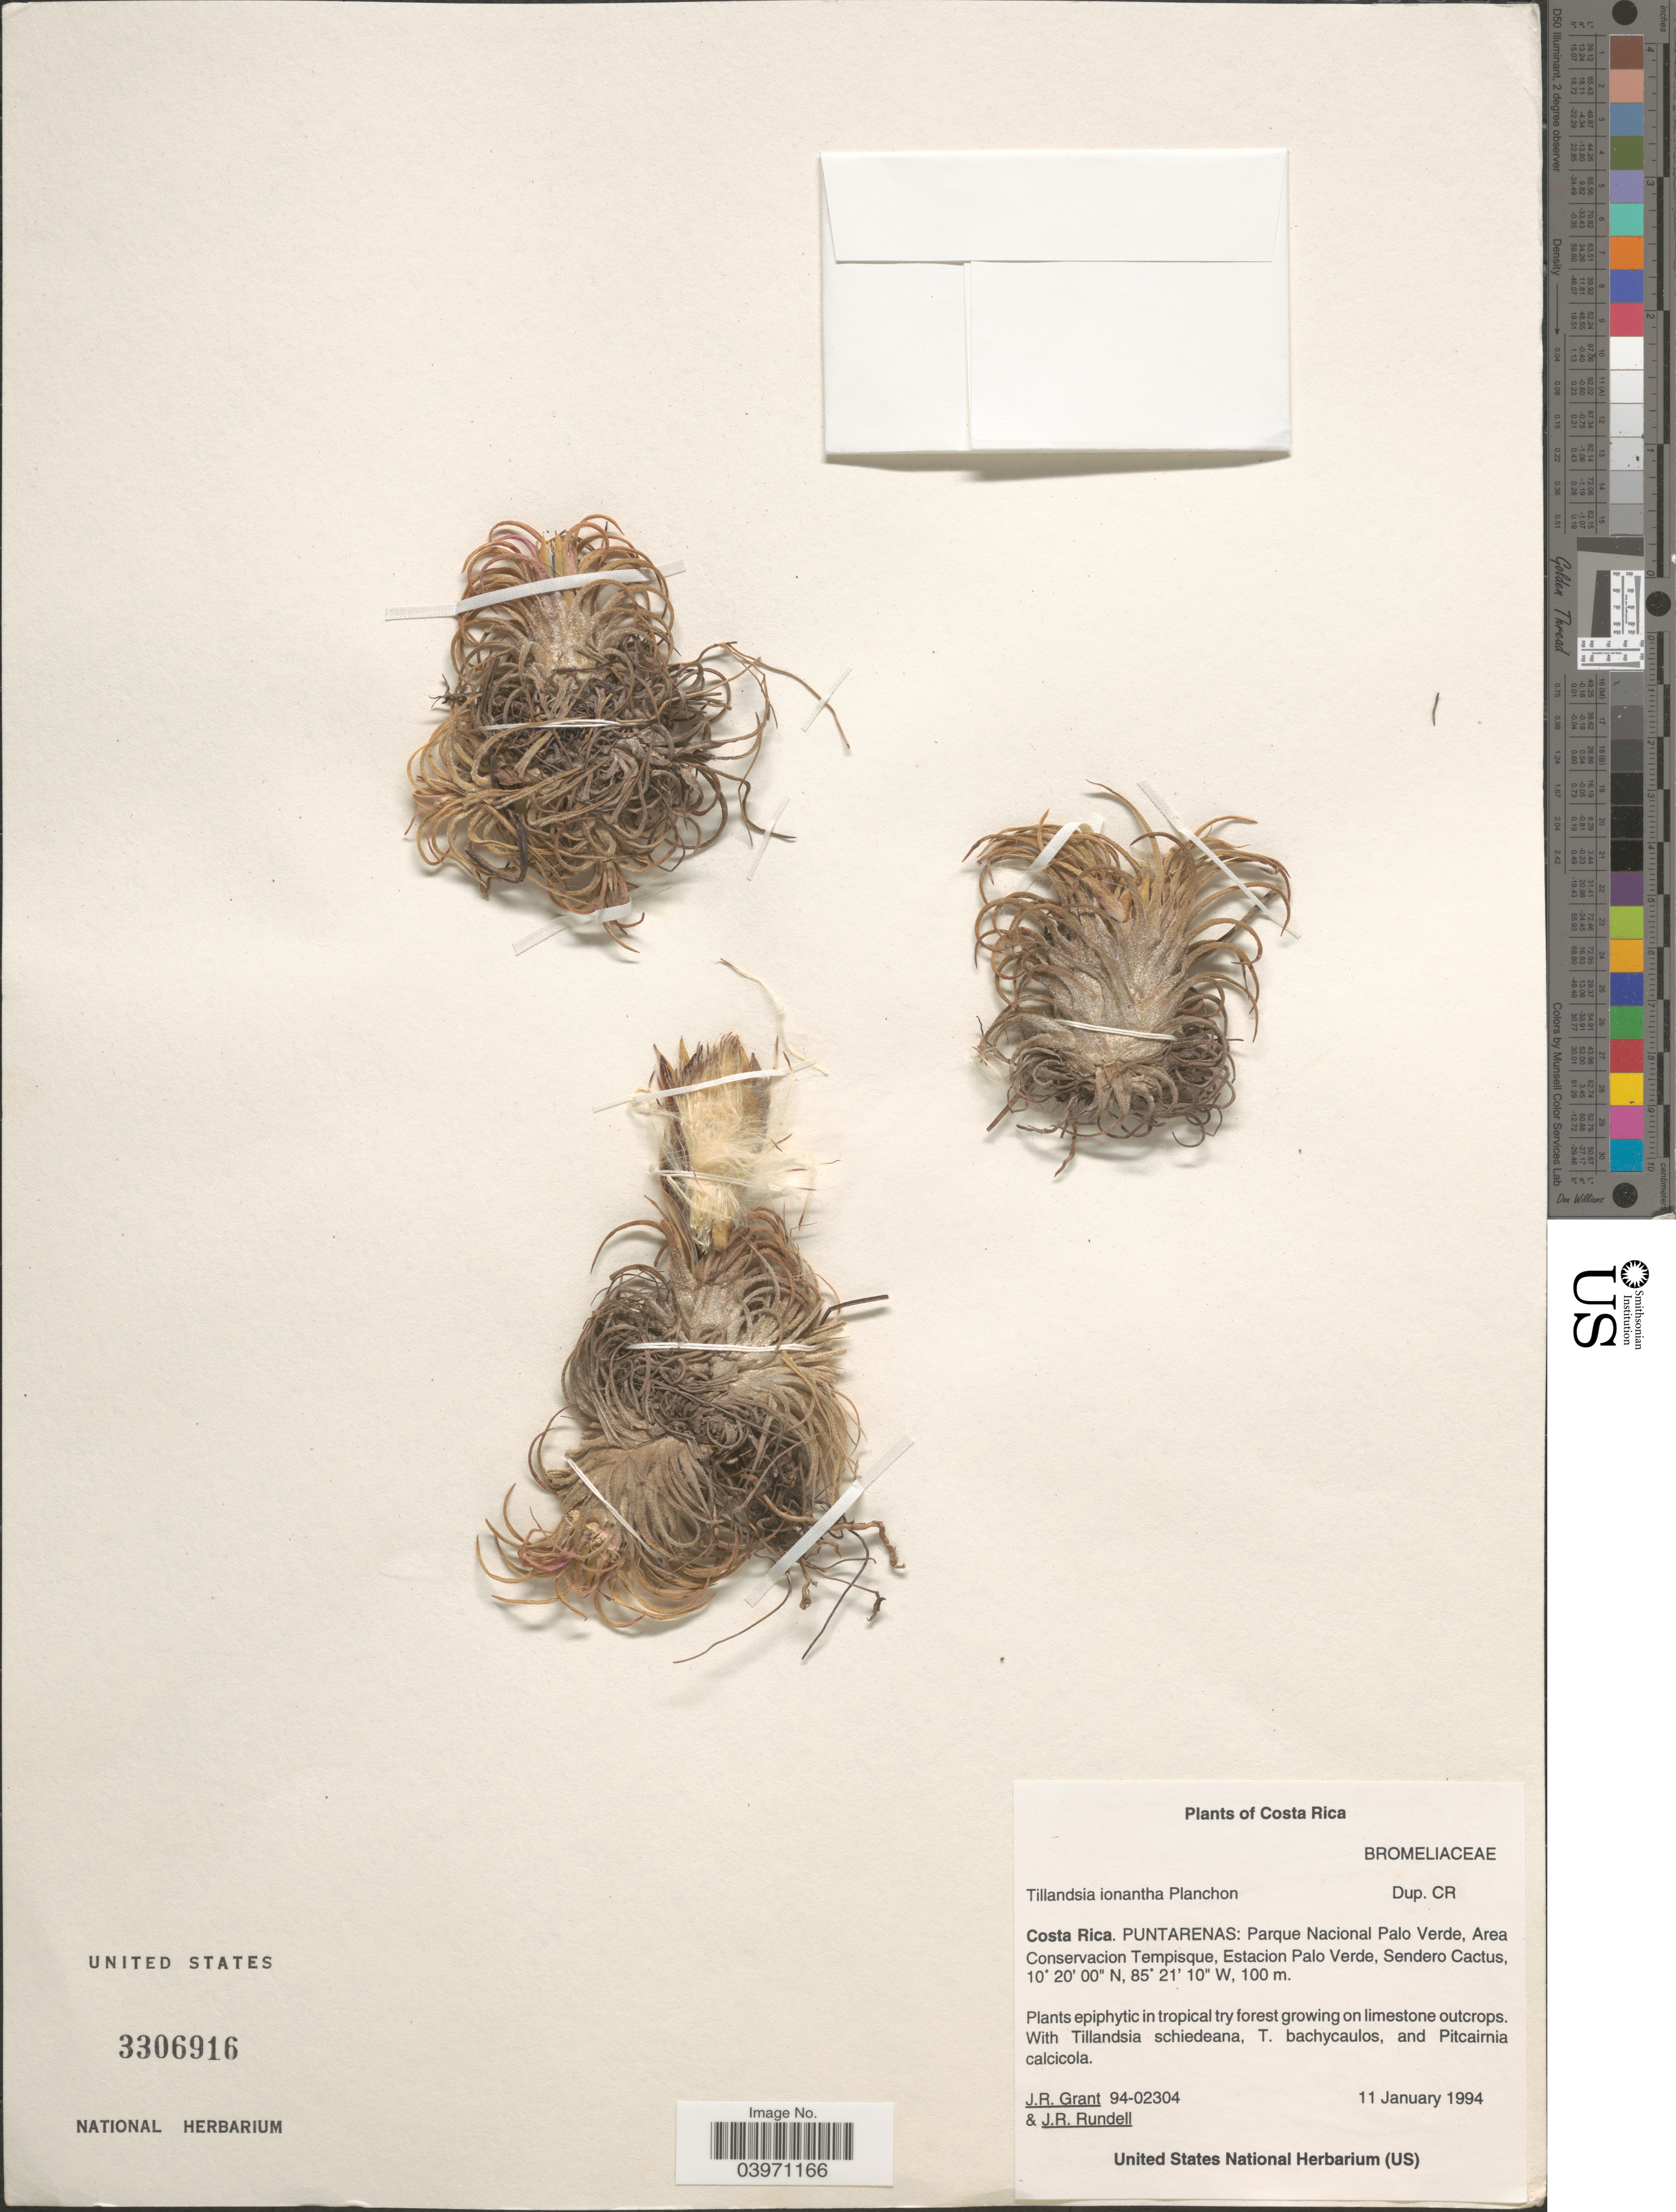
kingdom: Plantae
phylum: Tracheophyta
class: Liliopsida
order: Poales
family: Bromeliaceae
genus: Tillandsia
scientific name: Tillandsia ionantha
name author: Planch.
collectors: J. Grant & J. R. Rundell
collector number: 94-02304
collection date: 1994-01-11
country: Costa Rica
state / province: Puntarenas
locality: Parque Nacional Palo Verde, Area Conservacion Tempisque, Estacion Palo Verde, Sendero Cactus.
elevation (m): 100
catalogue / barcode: US 3306916